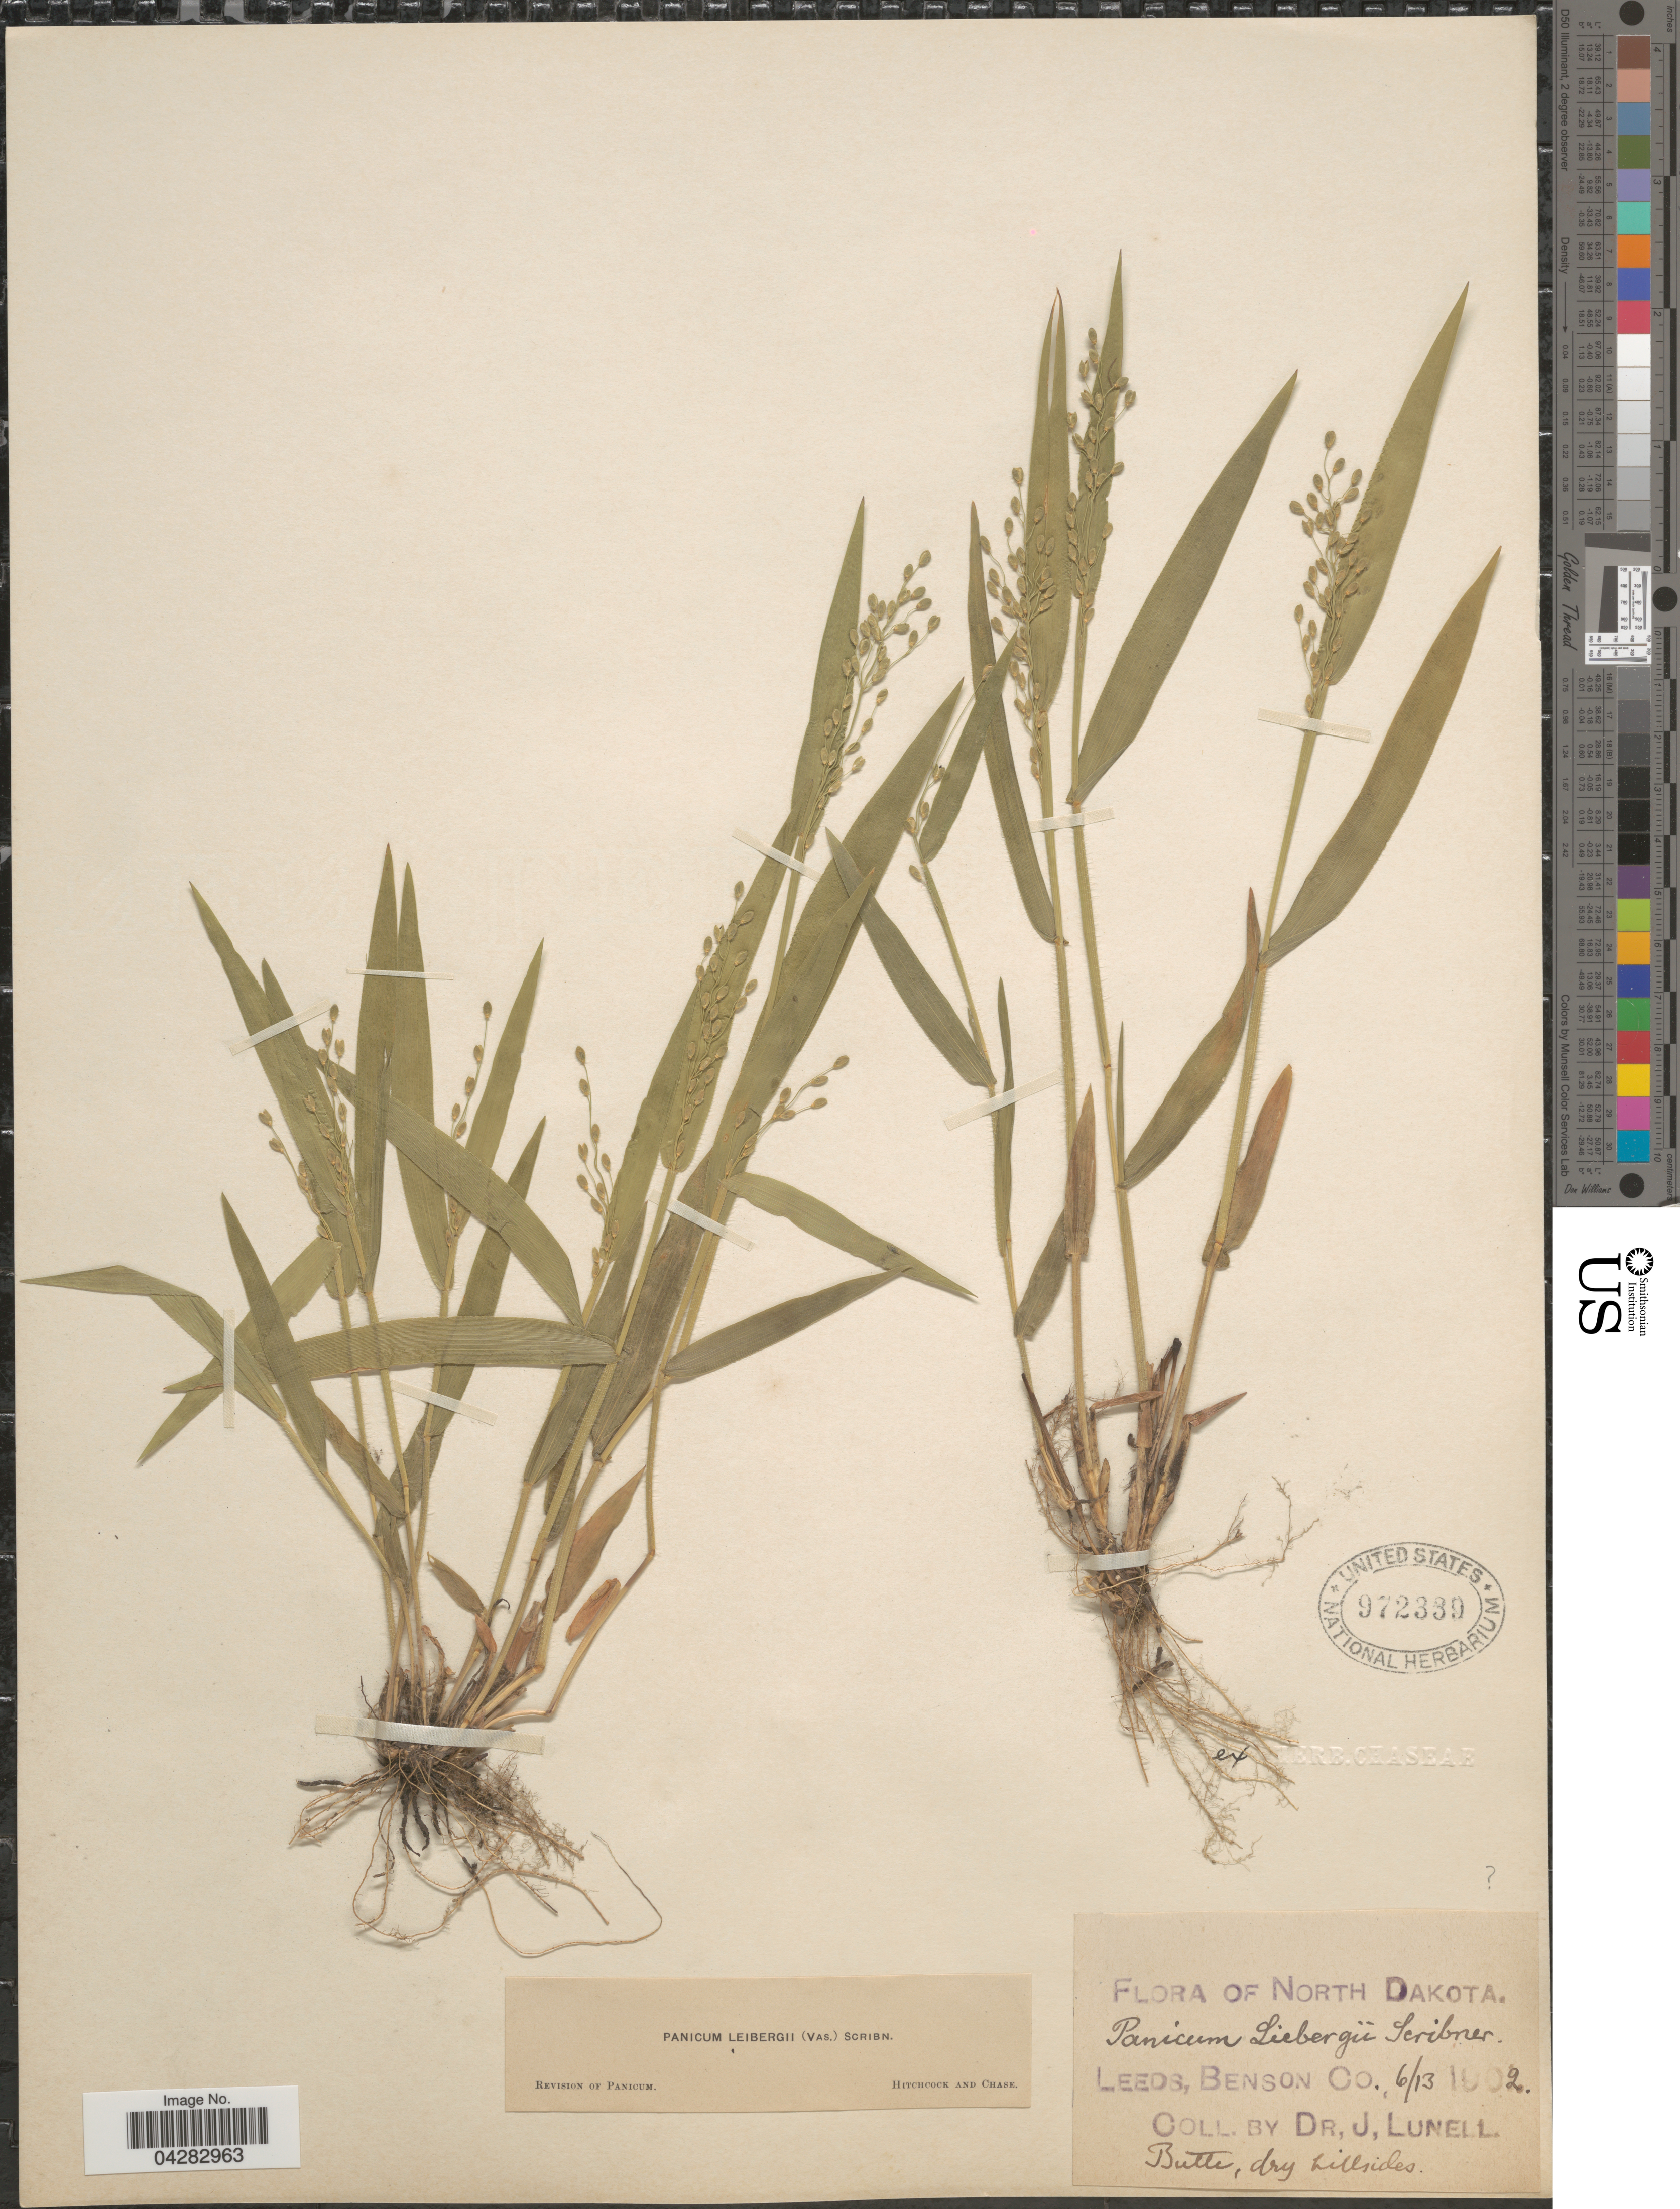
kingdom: Plantae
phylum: Tracheophyta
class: Liliopsida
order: Poales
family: Poaceae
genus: Dichanthelium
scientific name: Dichanthelium leibergii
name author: (Vasey) Gould & C.A. Clark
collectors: J. Lunell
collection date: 1902-06-13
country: United States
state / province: North Dakota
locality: Leeds, Benson Co. Butte, dry hillsides.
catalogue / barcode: US 972339